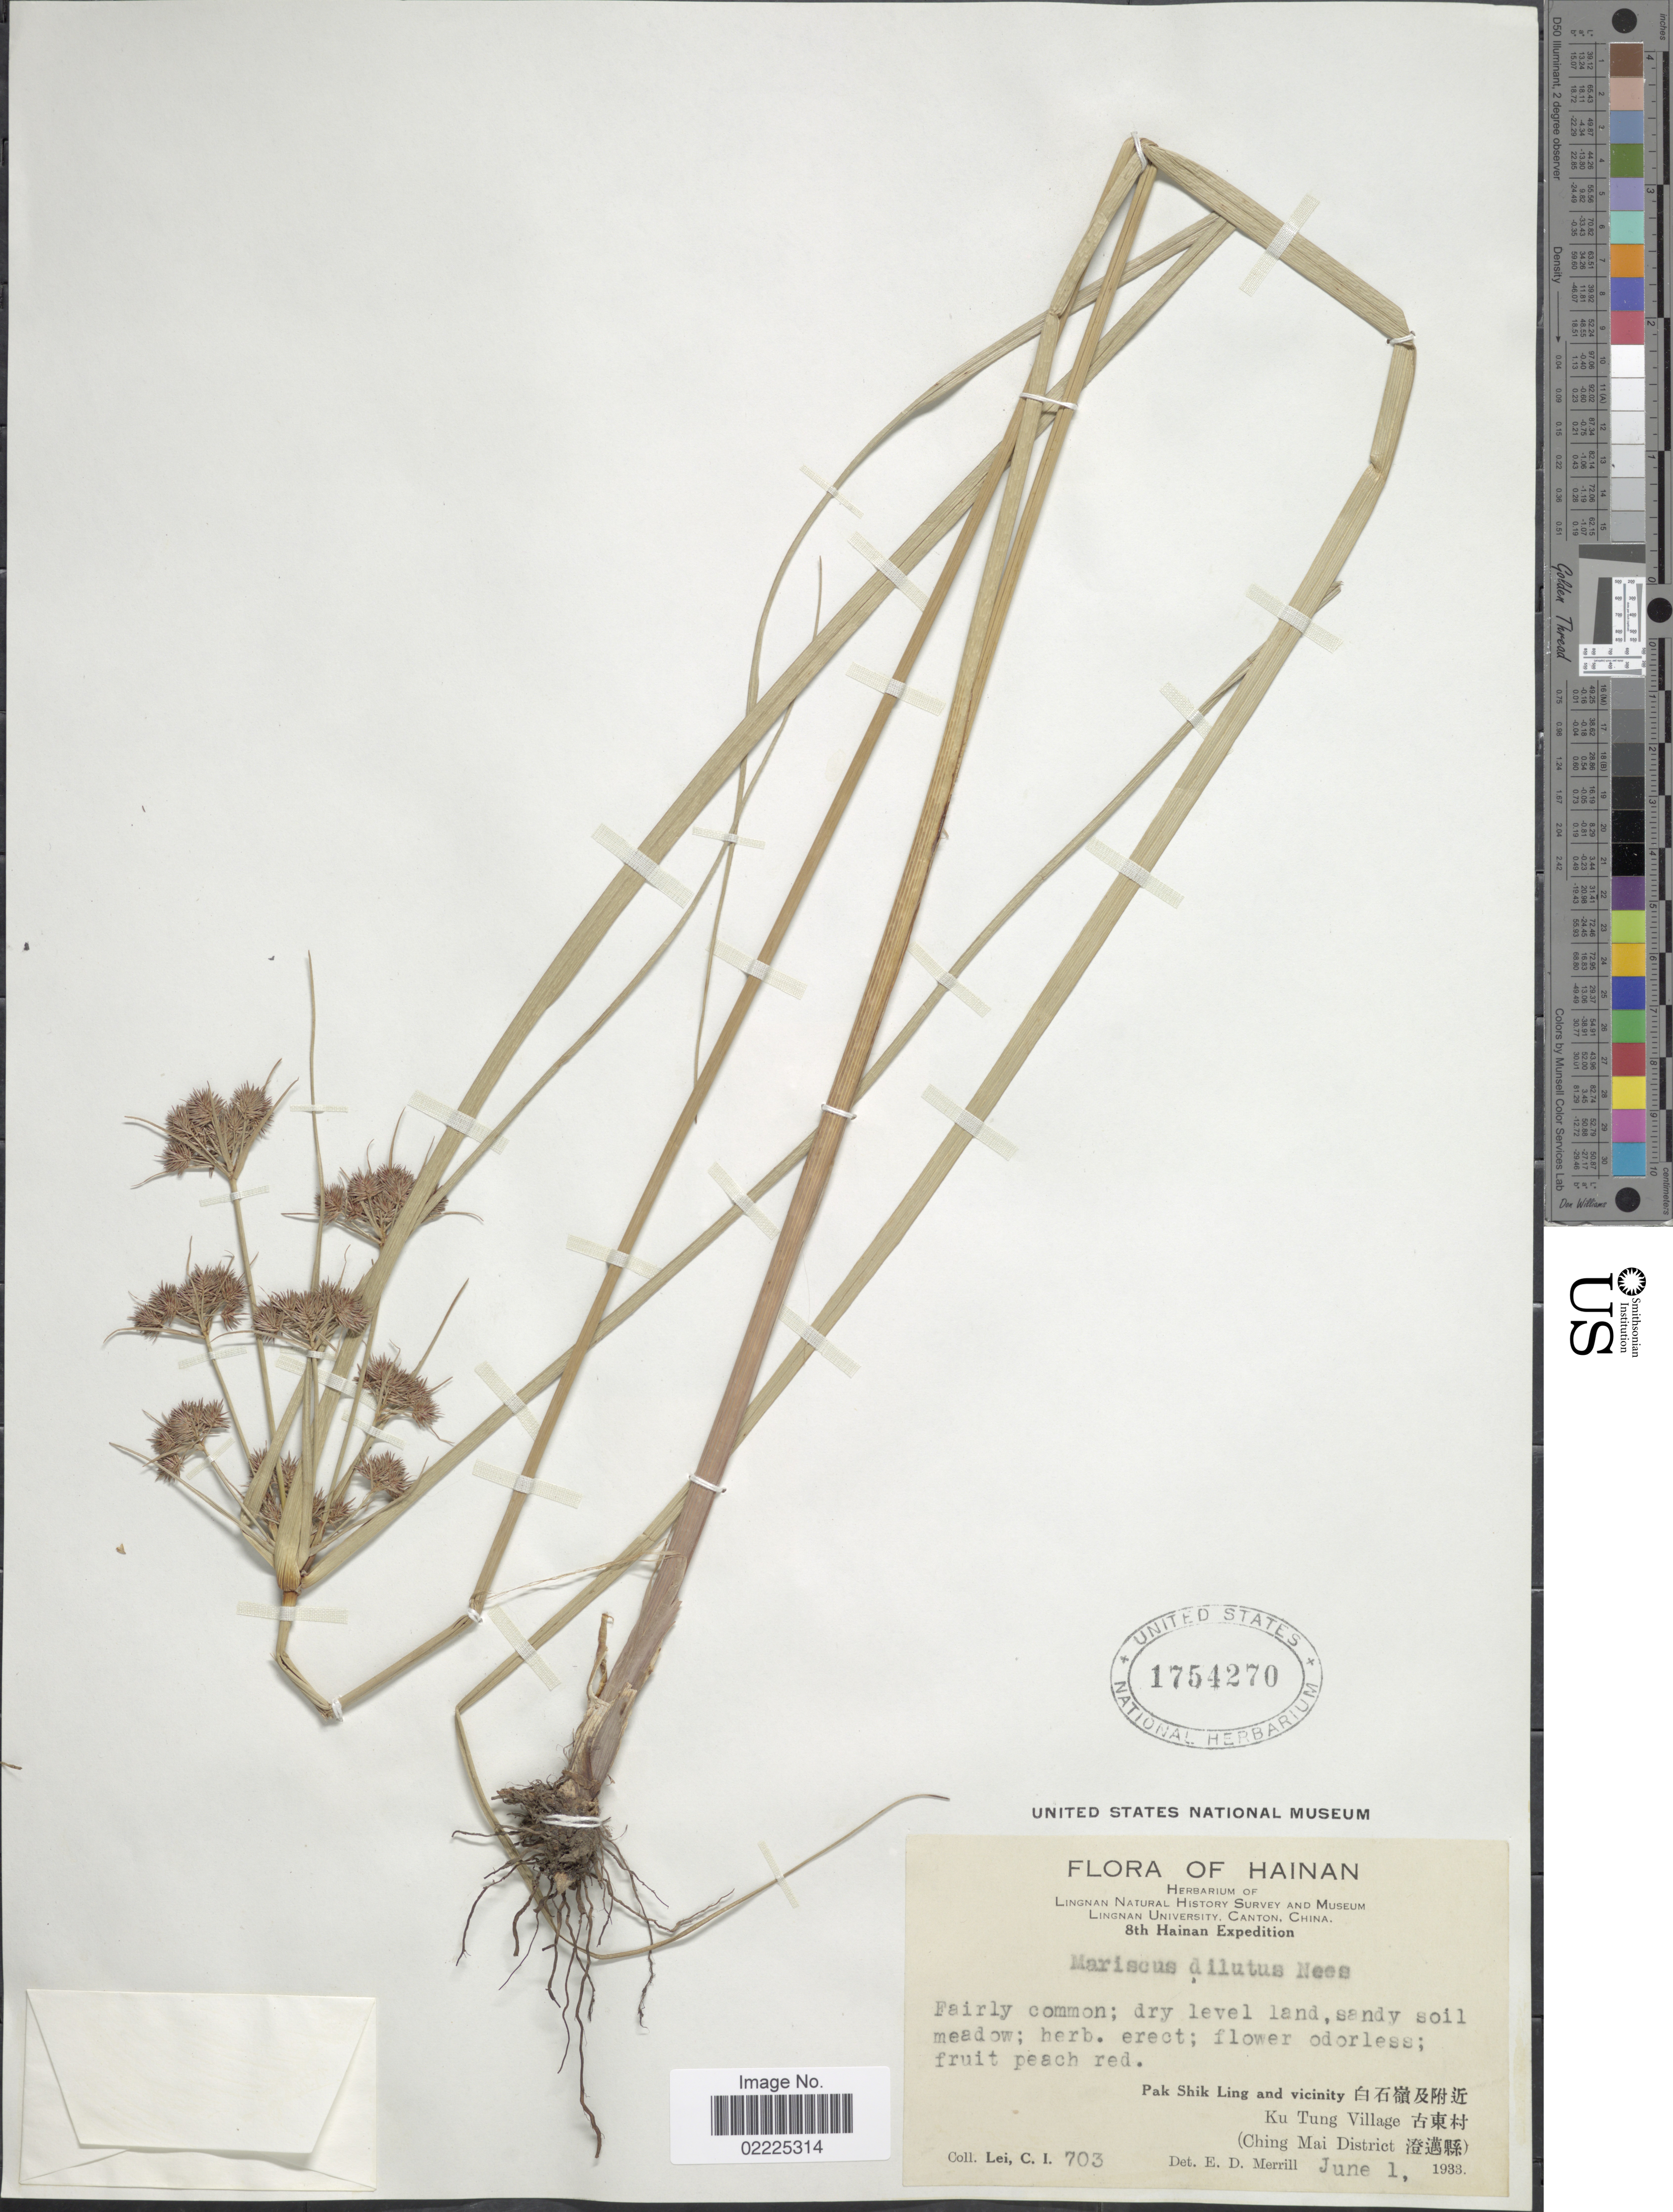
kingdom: Plantae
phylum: Tracheophyta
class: Liliopsida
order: Poales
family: Cyperaceae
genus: Cyperus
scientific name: Cyperus compactus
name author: Retz.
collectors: C. I. Lei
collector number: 703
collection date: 1933-06-01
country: China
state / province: Hainan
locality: PakShikLing and Vicinity, Ku Tung Village, (Ching Mai District)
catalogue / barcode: US 1754270